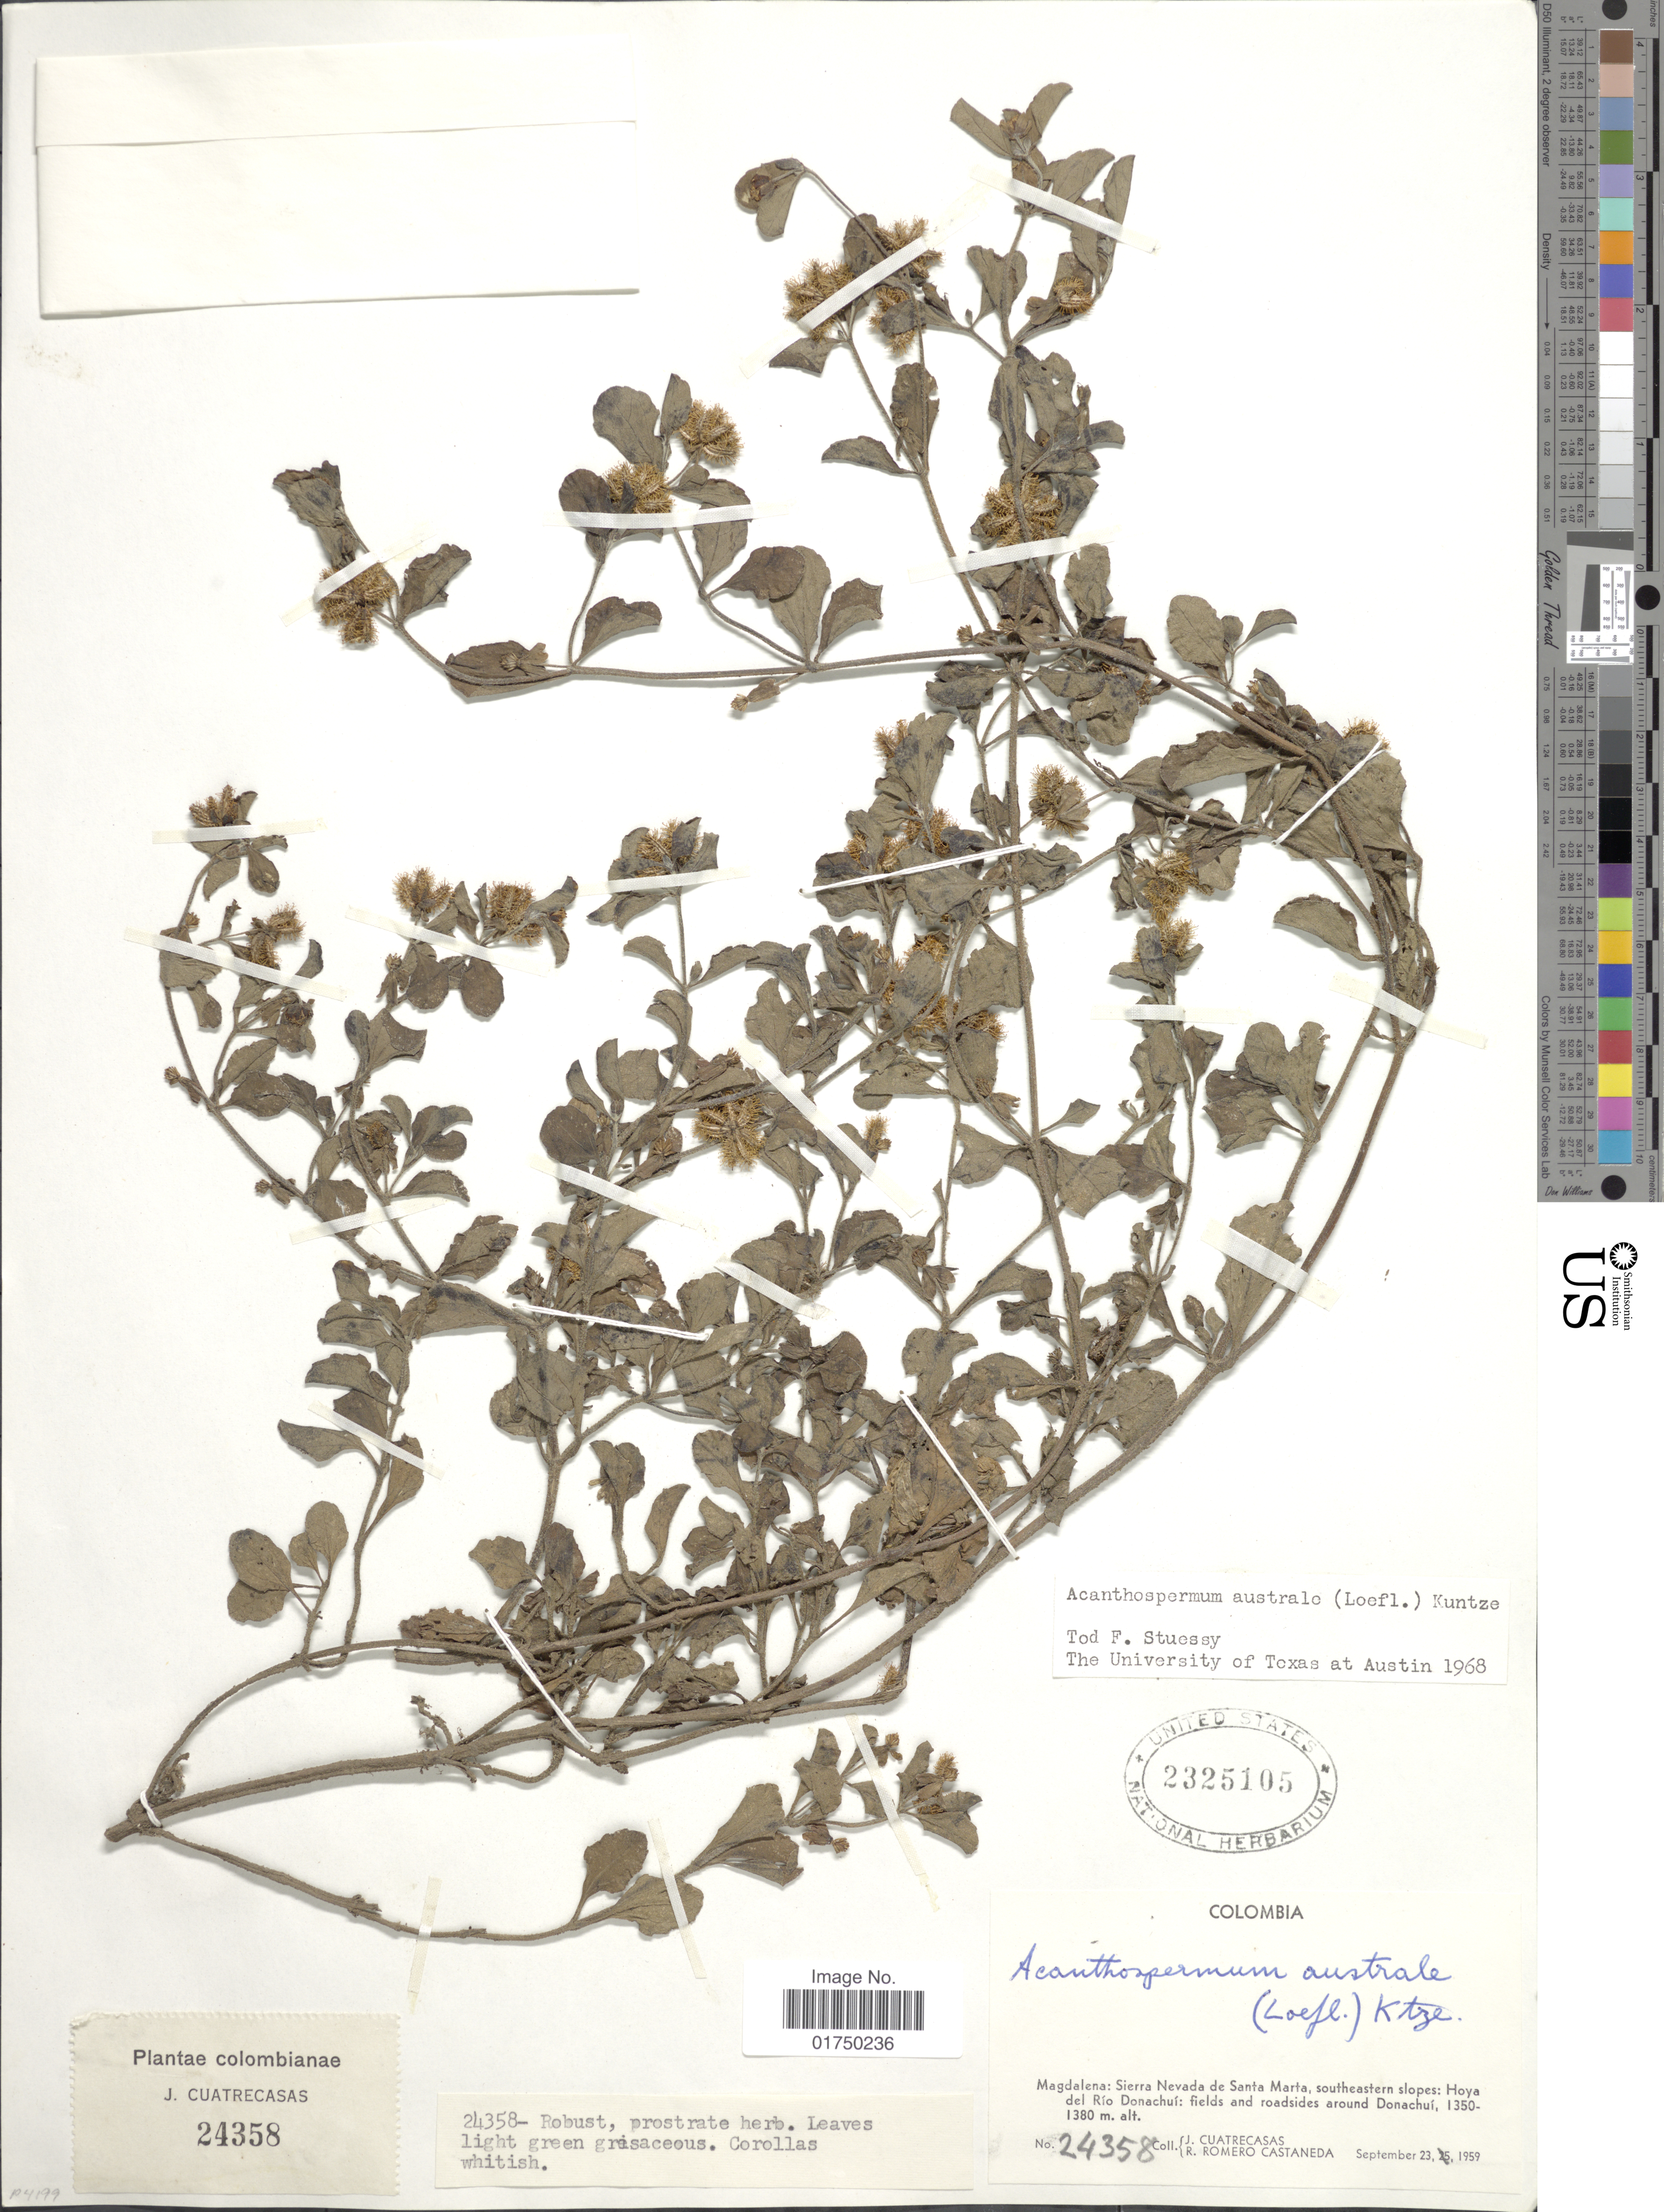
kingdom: Plantae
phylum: Tracheophyta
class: Magnoliopsida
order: Asterales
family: Asteraceae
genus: Acanthospermum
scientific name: Acanthospermum australe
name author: (Loefl.) Kuntze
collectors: J. Cuatrecasas & R. Romero Castañeda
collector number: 24358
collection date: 1959-09-23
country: Colombia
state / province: Magdalena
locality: Magdalena: Sierra Nevada de Santa Marta, southeastern slopes: Hoya del Río Donachuí: fields and roadsides around Donachuí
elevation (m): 1350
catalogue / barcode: US 2325105